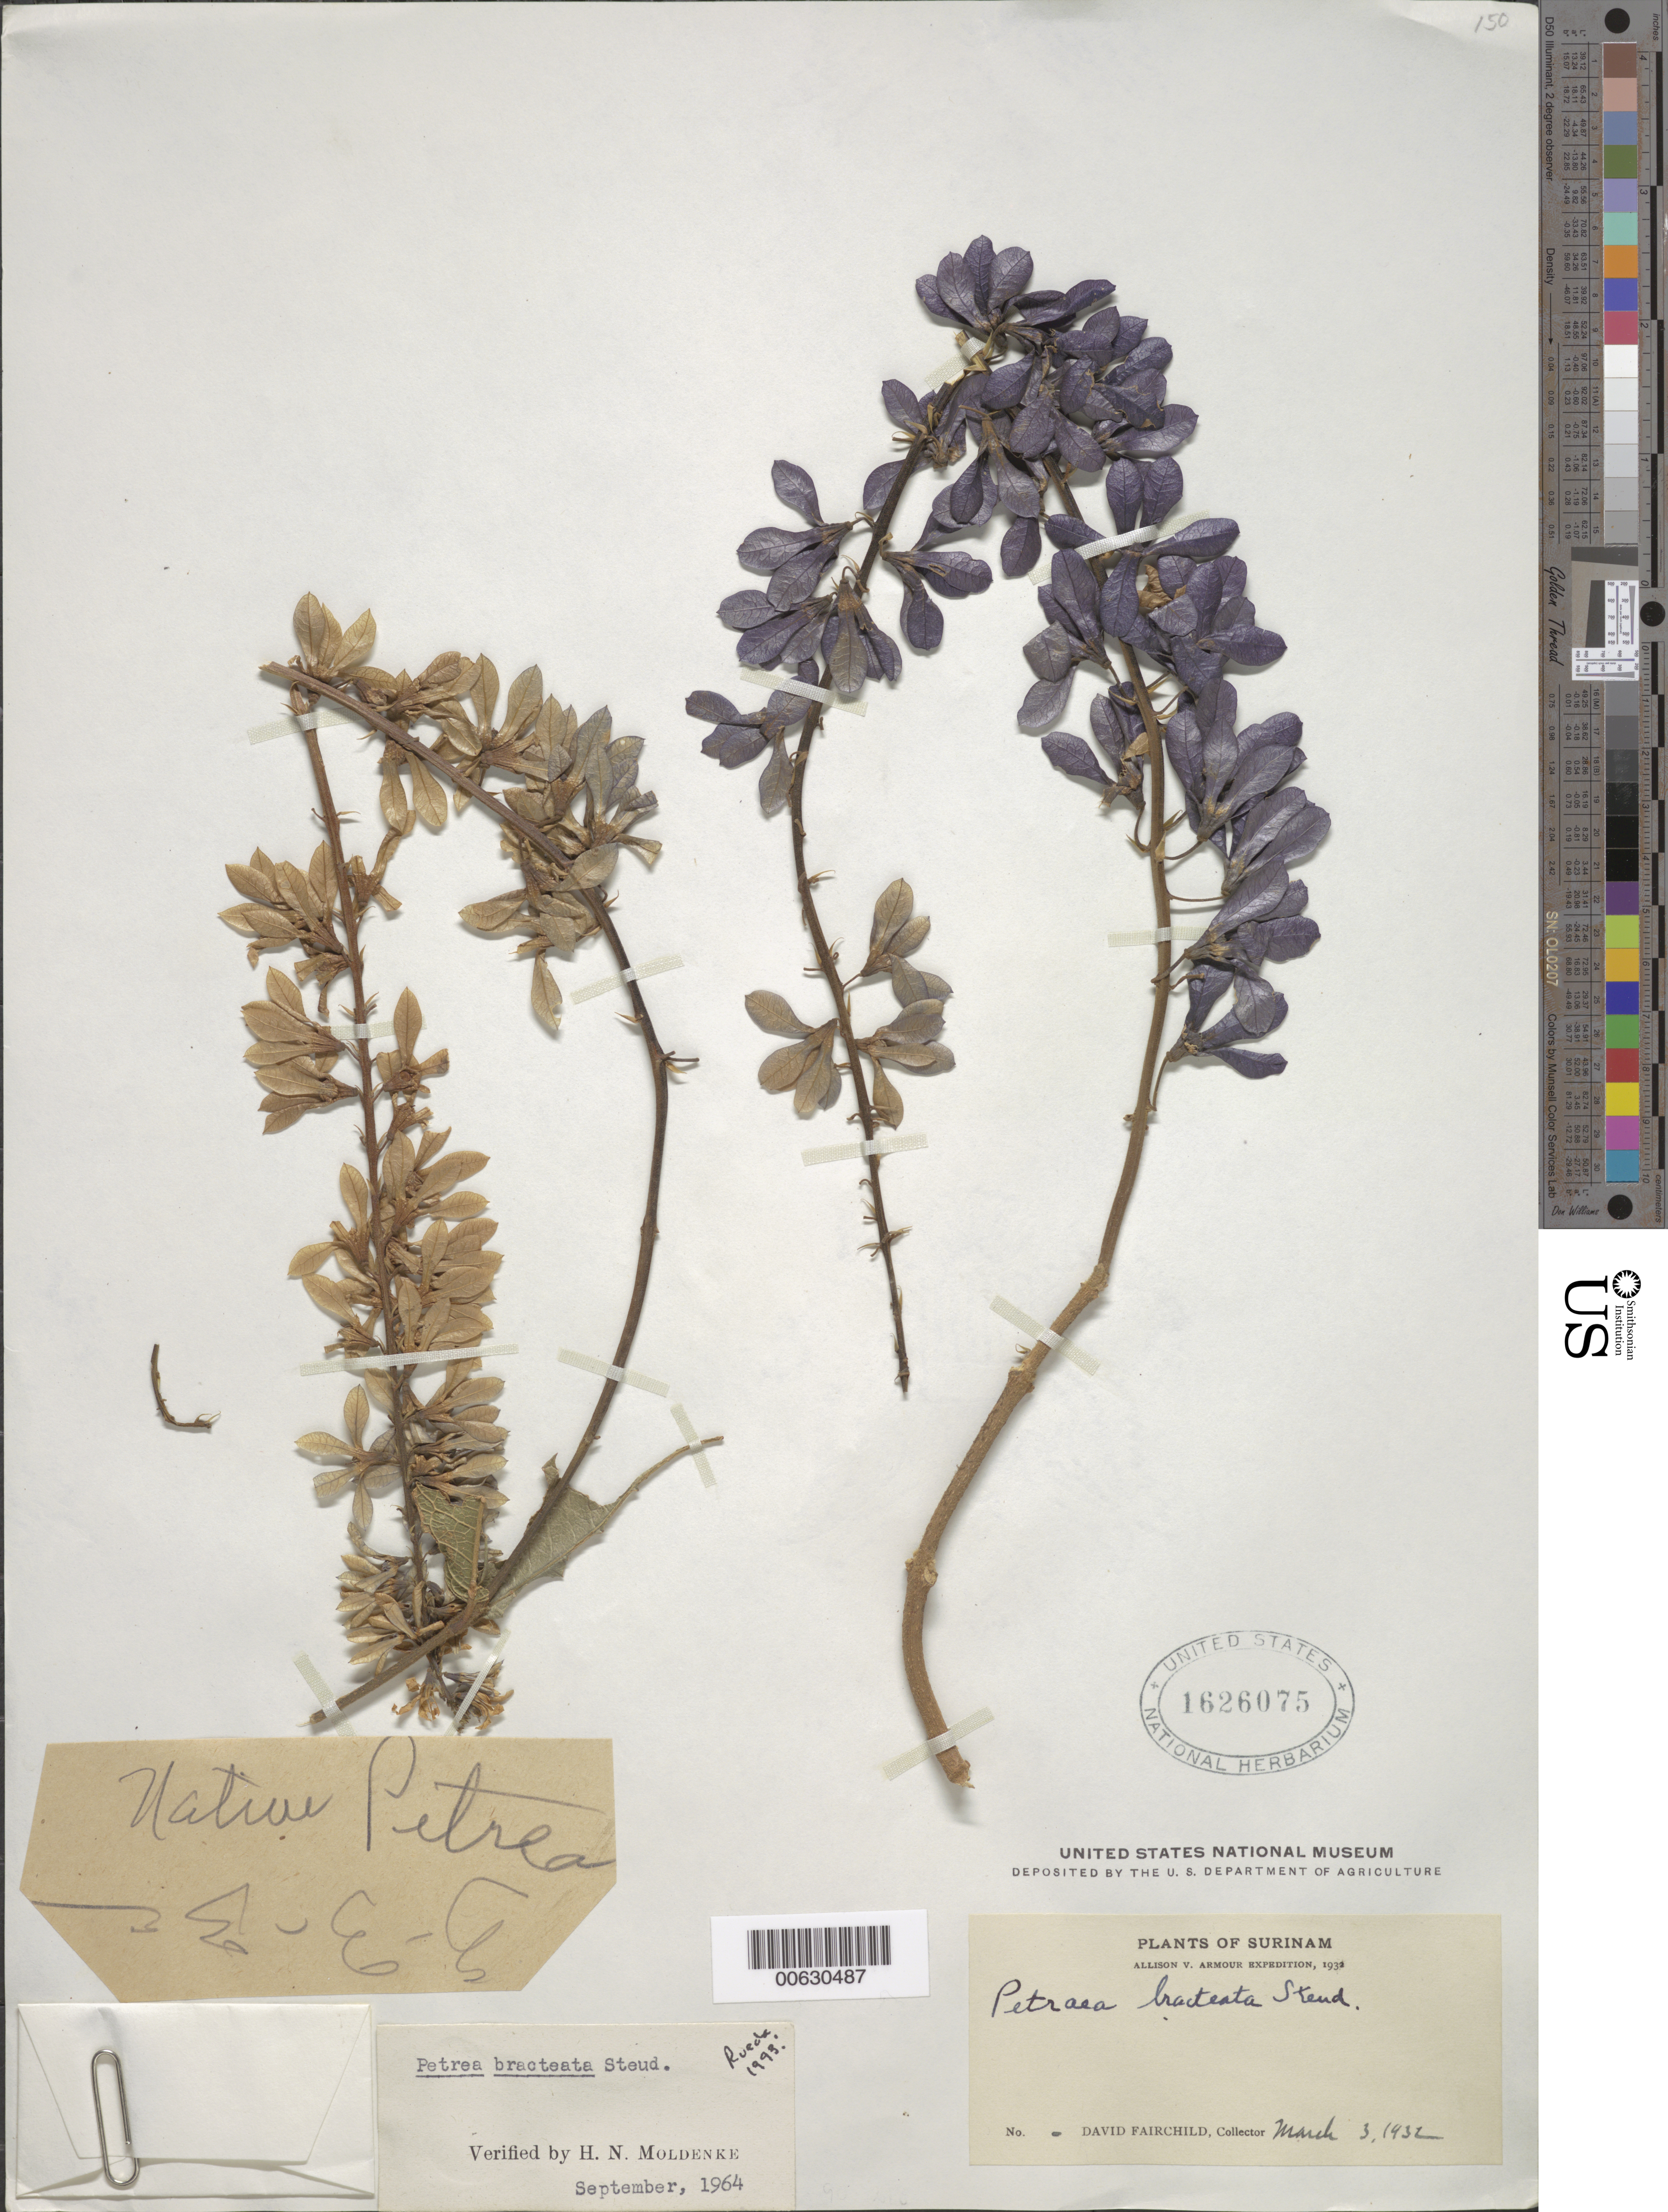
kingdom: Plantae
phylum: Tracheophyta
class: Magnoliopsida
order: Lamiales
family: Verbenaceae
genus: Petrea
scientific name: Petrea bracteata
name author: Steud.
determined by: Moldenke, H. N.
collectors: D. G. Fairchild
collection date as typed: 3-Mar-32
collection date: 1932-03-03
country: Guyana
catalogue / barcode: US 1626075